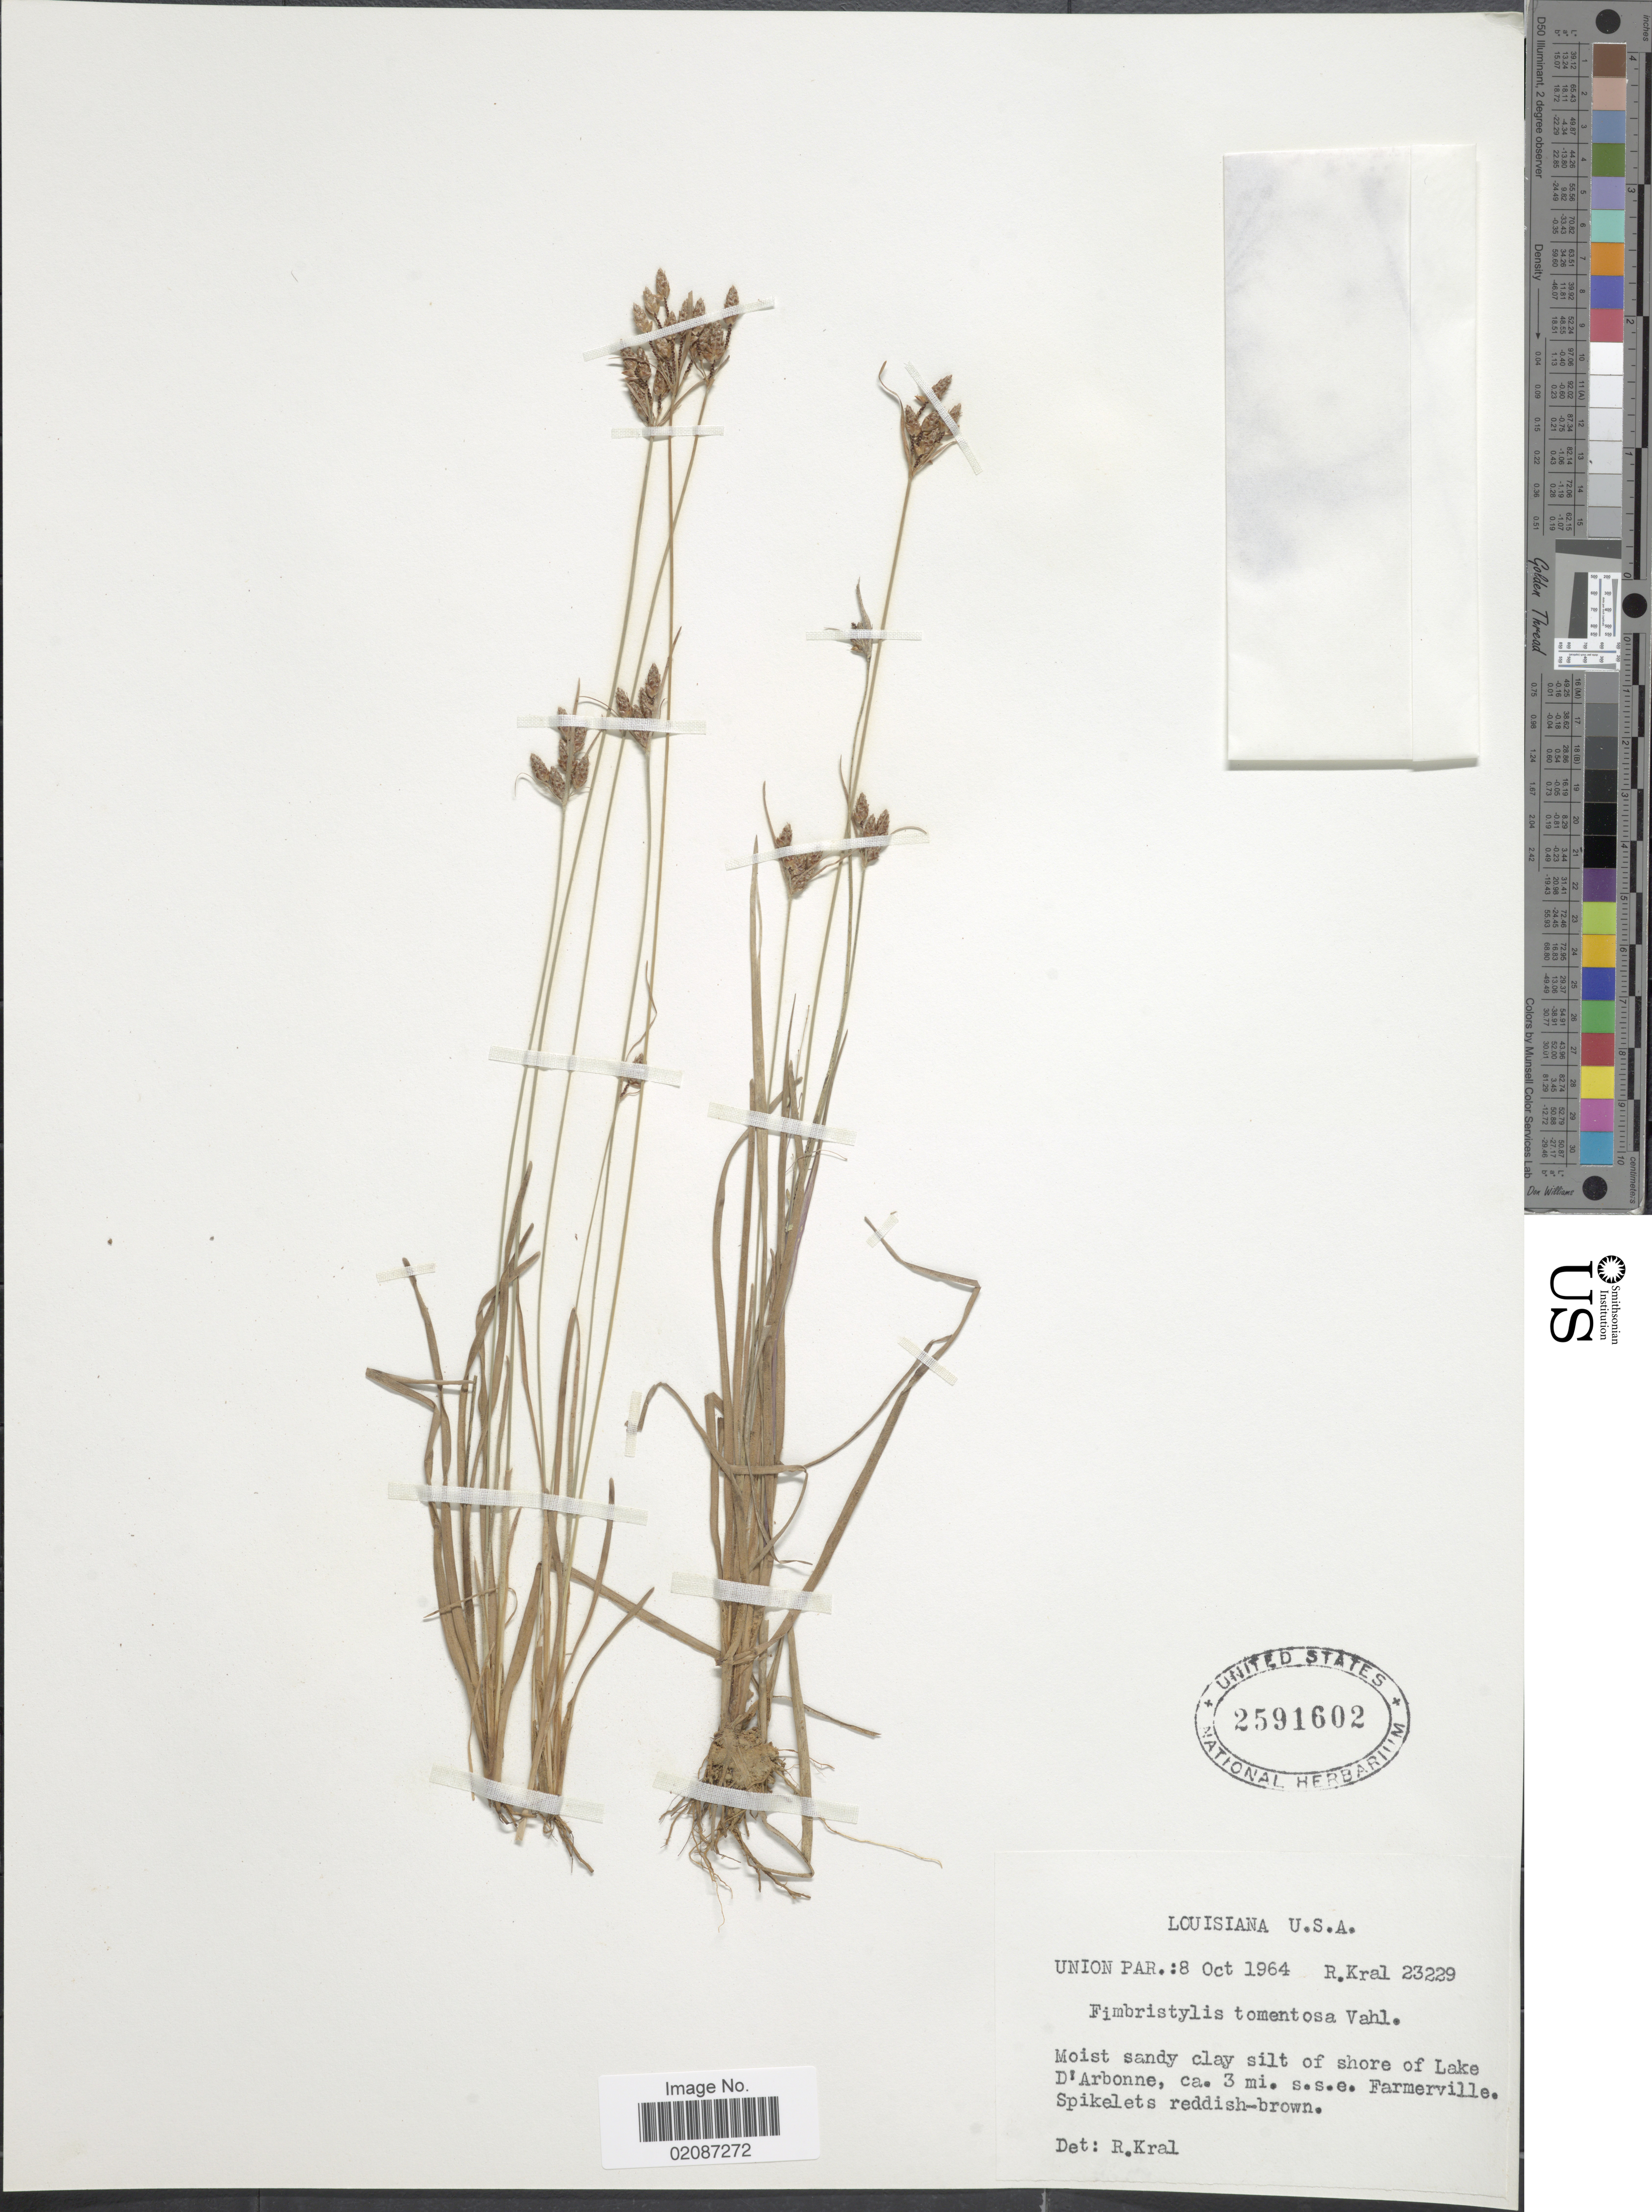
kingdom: Plantae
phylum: Tracheophyta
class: Liliopsida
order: Poales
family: Cyperaceae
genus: Fimbristylis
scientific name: Fimbristylis tomentosa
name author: Vahl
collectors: R. Kral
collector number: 23229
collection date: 1964-10-08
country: United States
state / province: Louisiana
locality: Union Par.: moist sandy clay silt of shore of Lake D'Arbonne, ca. 3 mi. s.s.e. Farmerville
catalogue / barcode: US 2591602